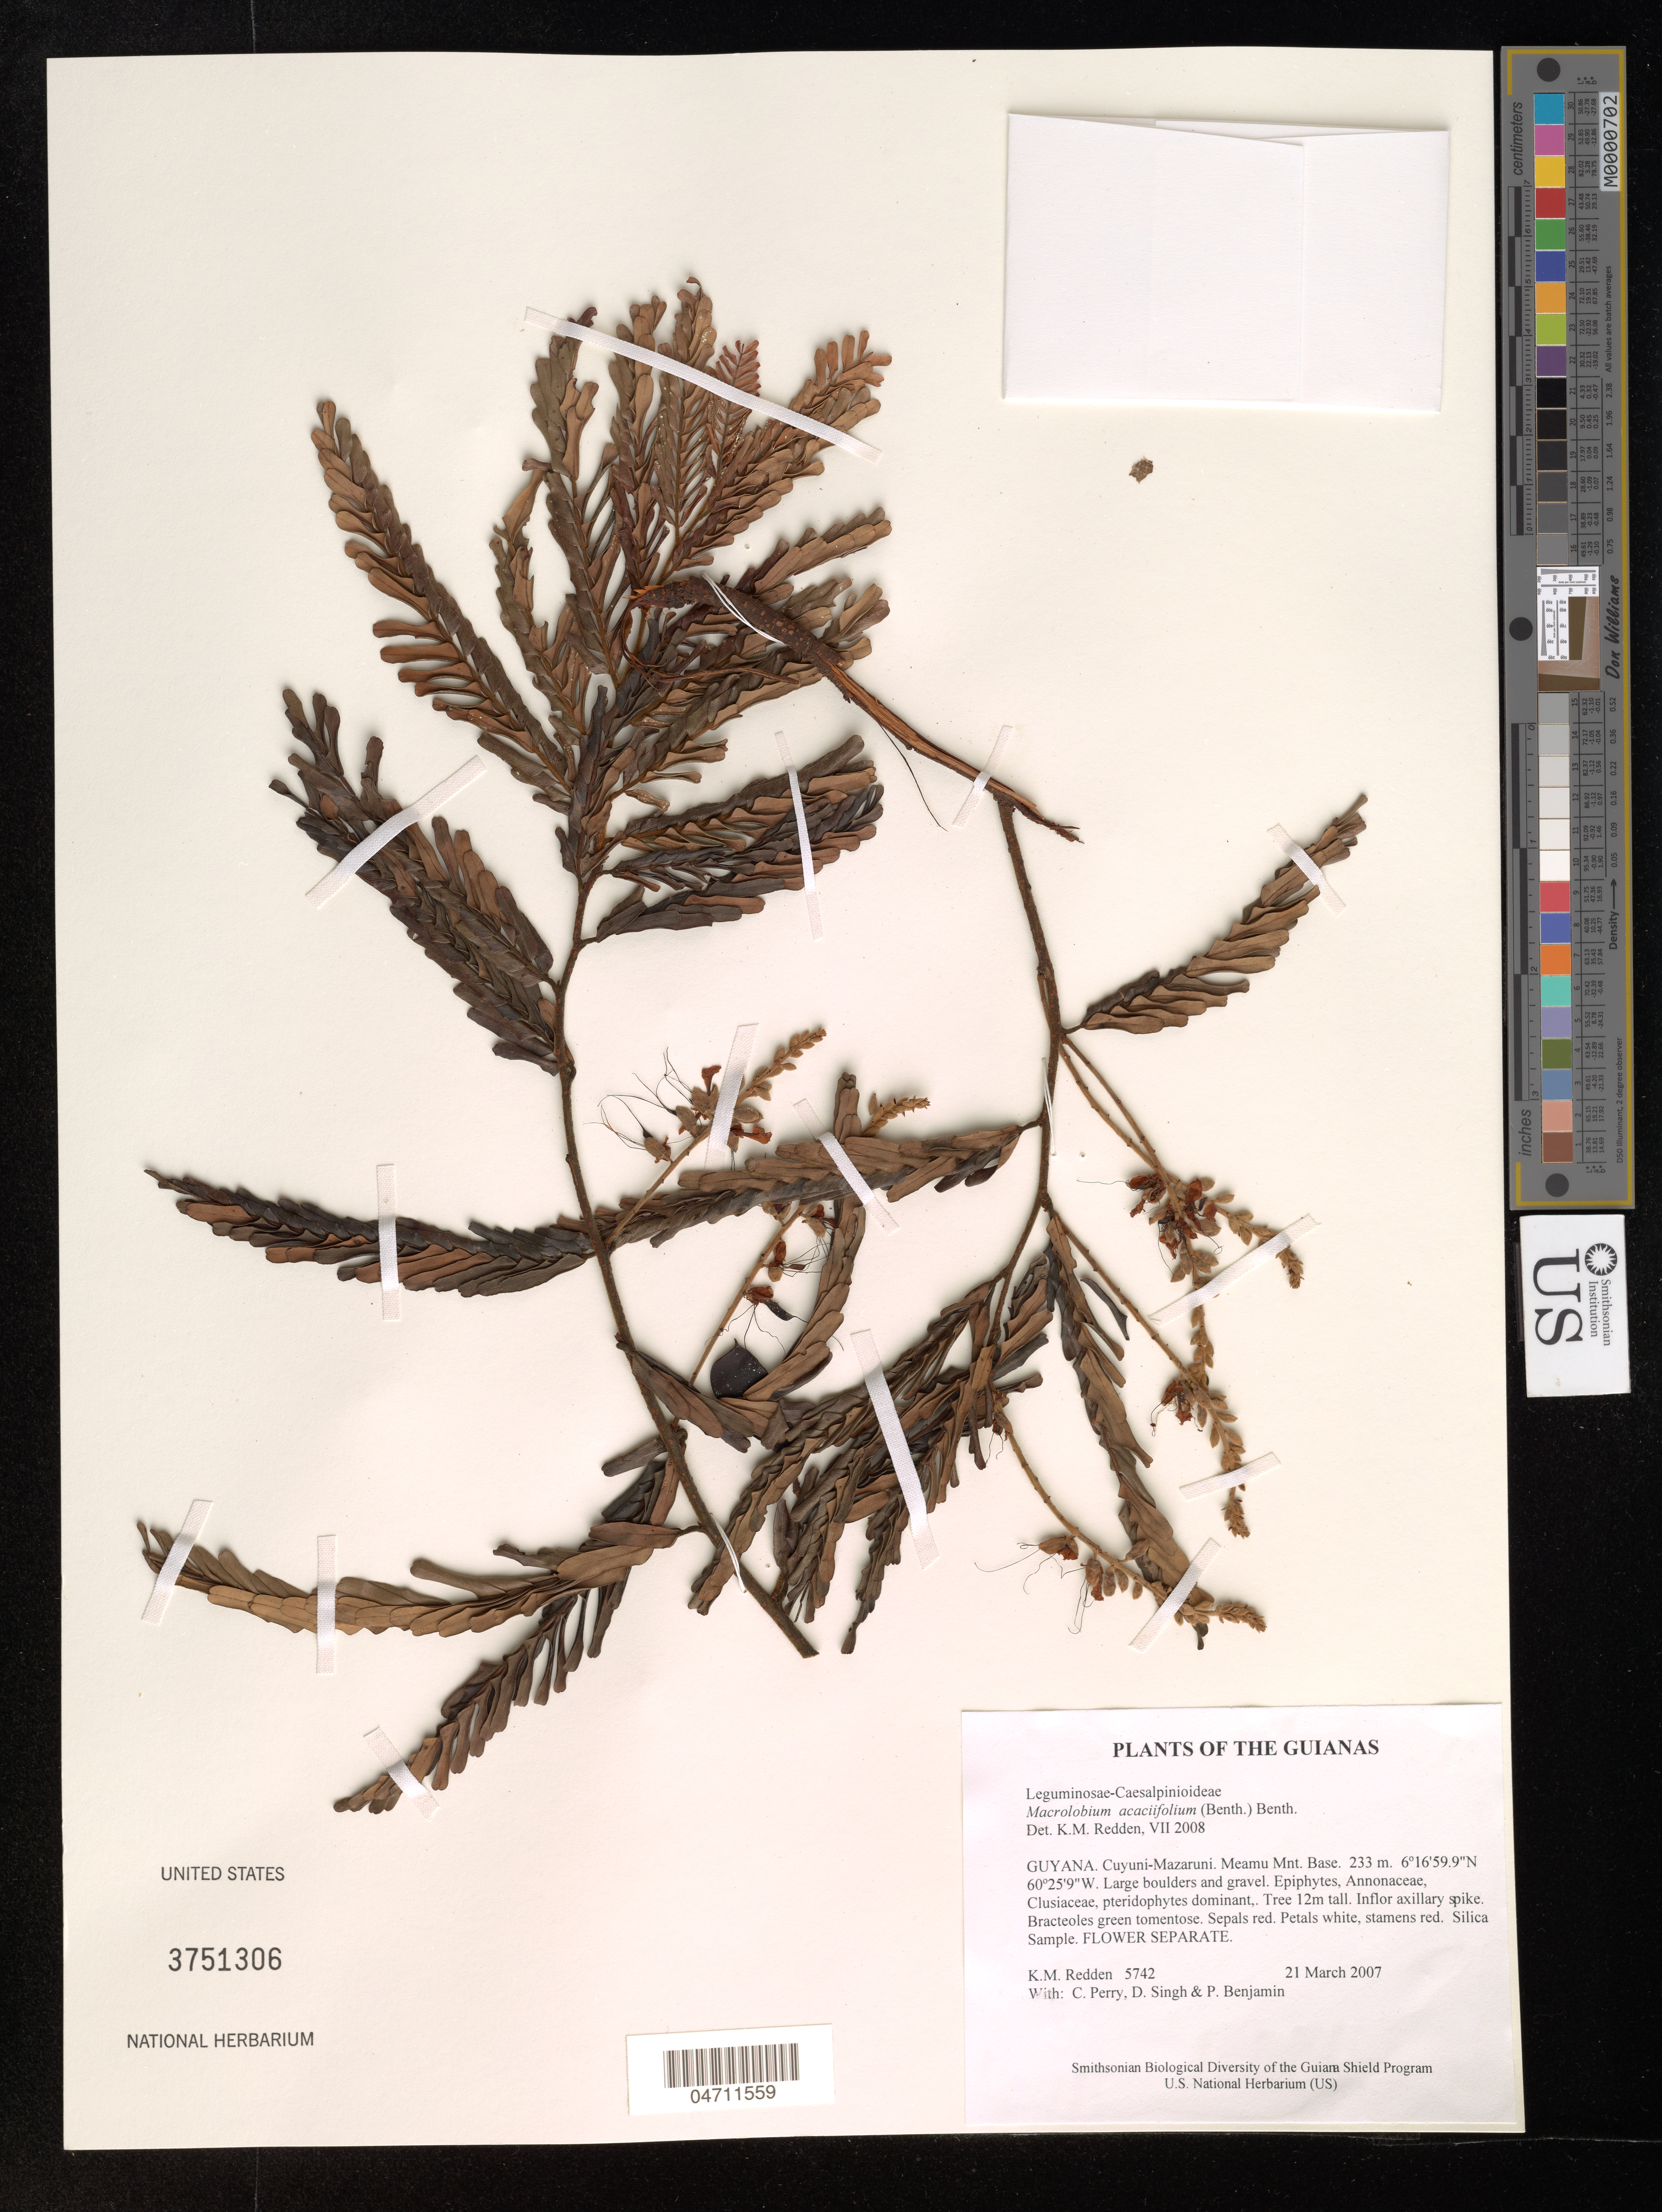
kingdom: Plantae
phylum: Tracheophyta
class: Magnoliopsida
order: Fabales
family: Fabaceae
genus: Macrolobium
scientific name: Macrolobium acaciifolium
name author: (Benth.) Benth.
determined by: Redden, K. M.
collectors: K. M. Redden, C. Perry, D. Singh & P. Benjamin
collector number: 5742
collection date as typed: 21 March 2007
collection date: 2007-03-21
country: Guyana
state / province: Cuyuni-Mazaruni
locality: Meamu Mnt. Base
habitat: Large boulders and gravel. Epiphytes, Annonaceae, Clusiaceae, pteridophytes dominant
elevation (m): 233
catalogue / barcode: US 3751306